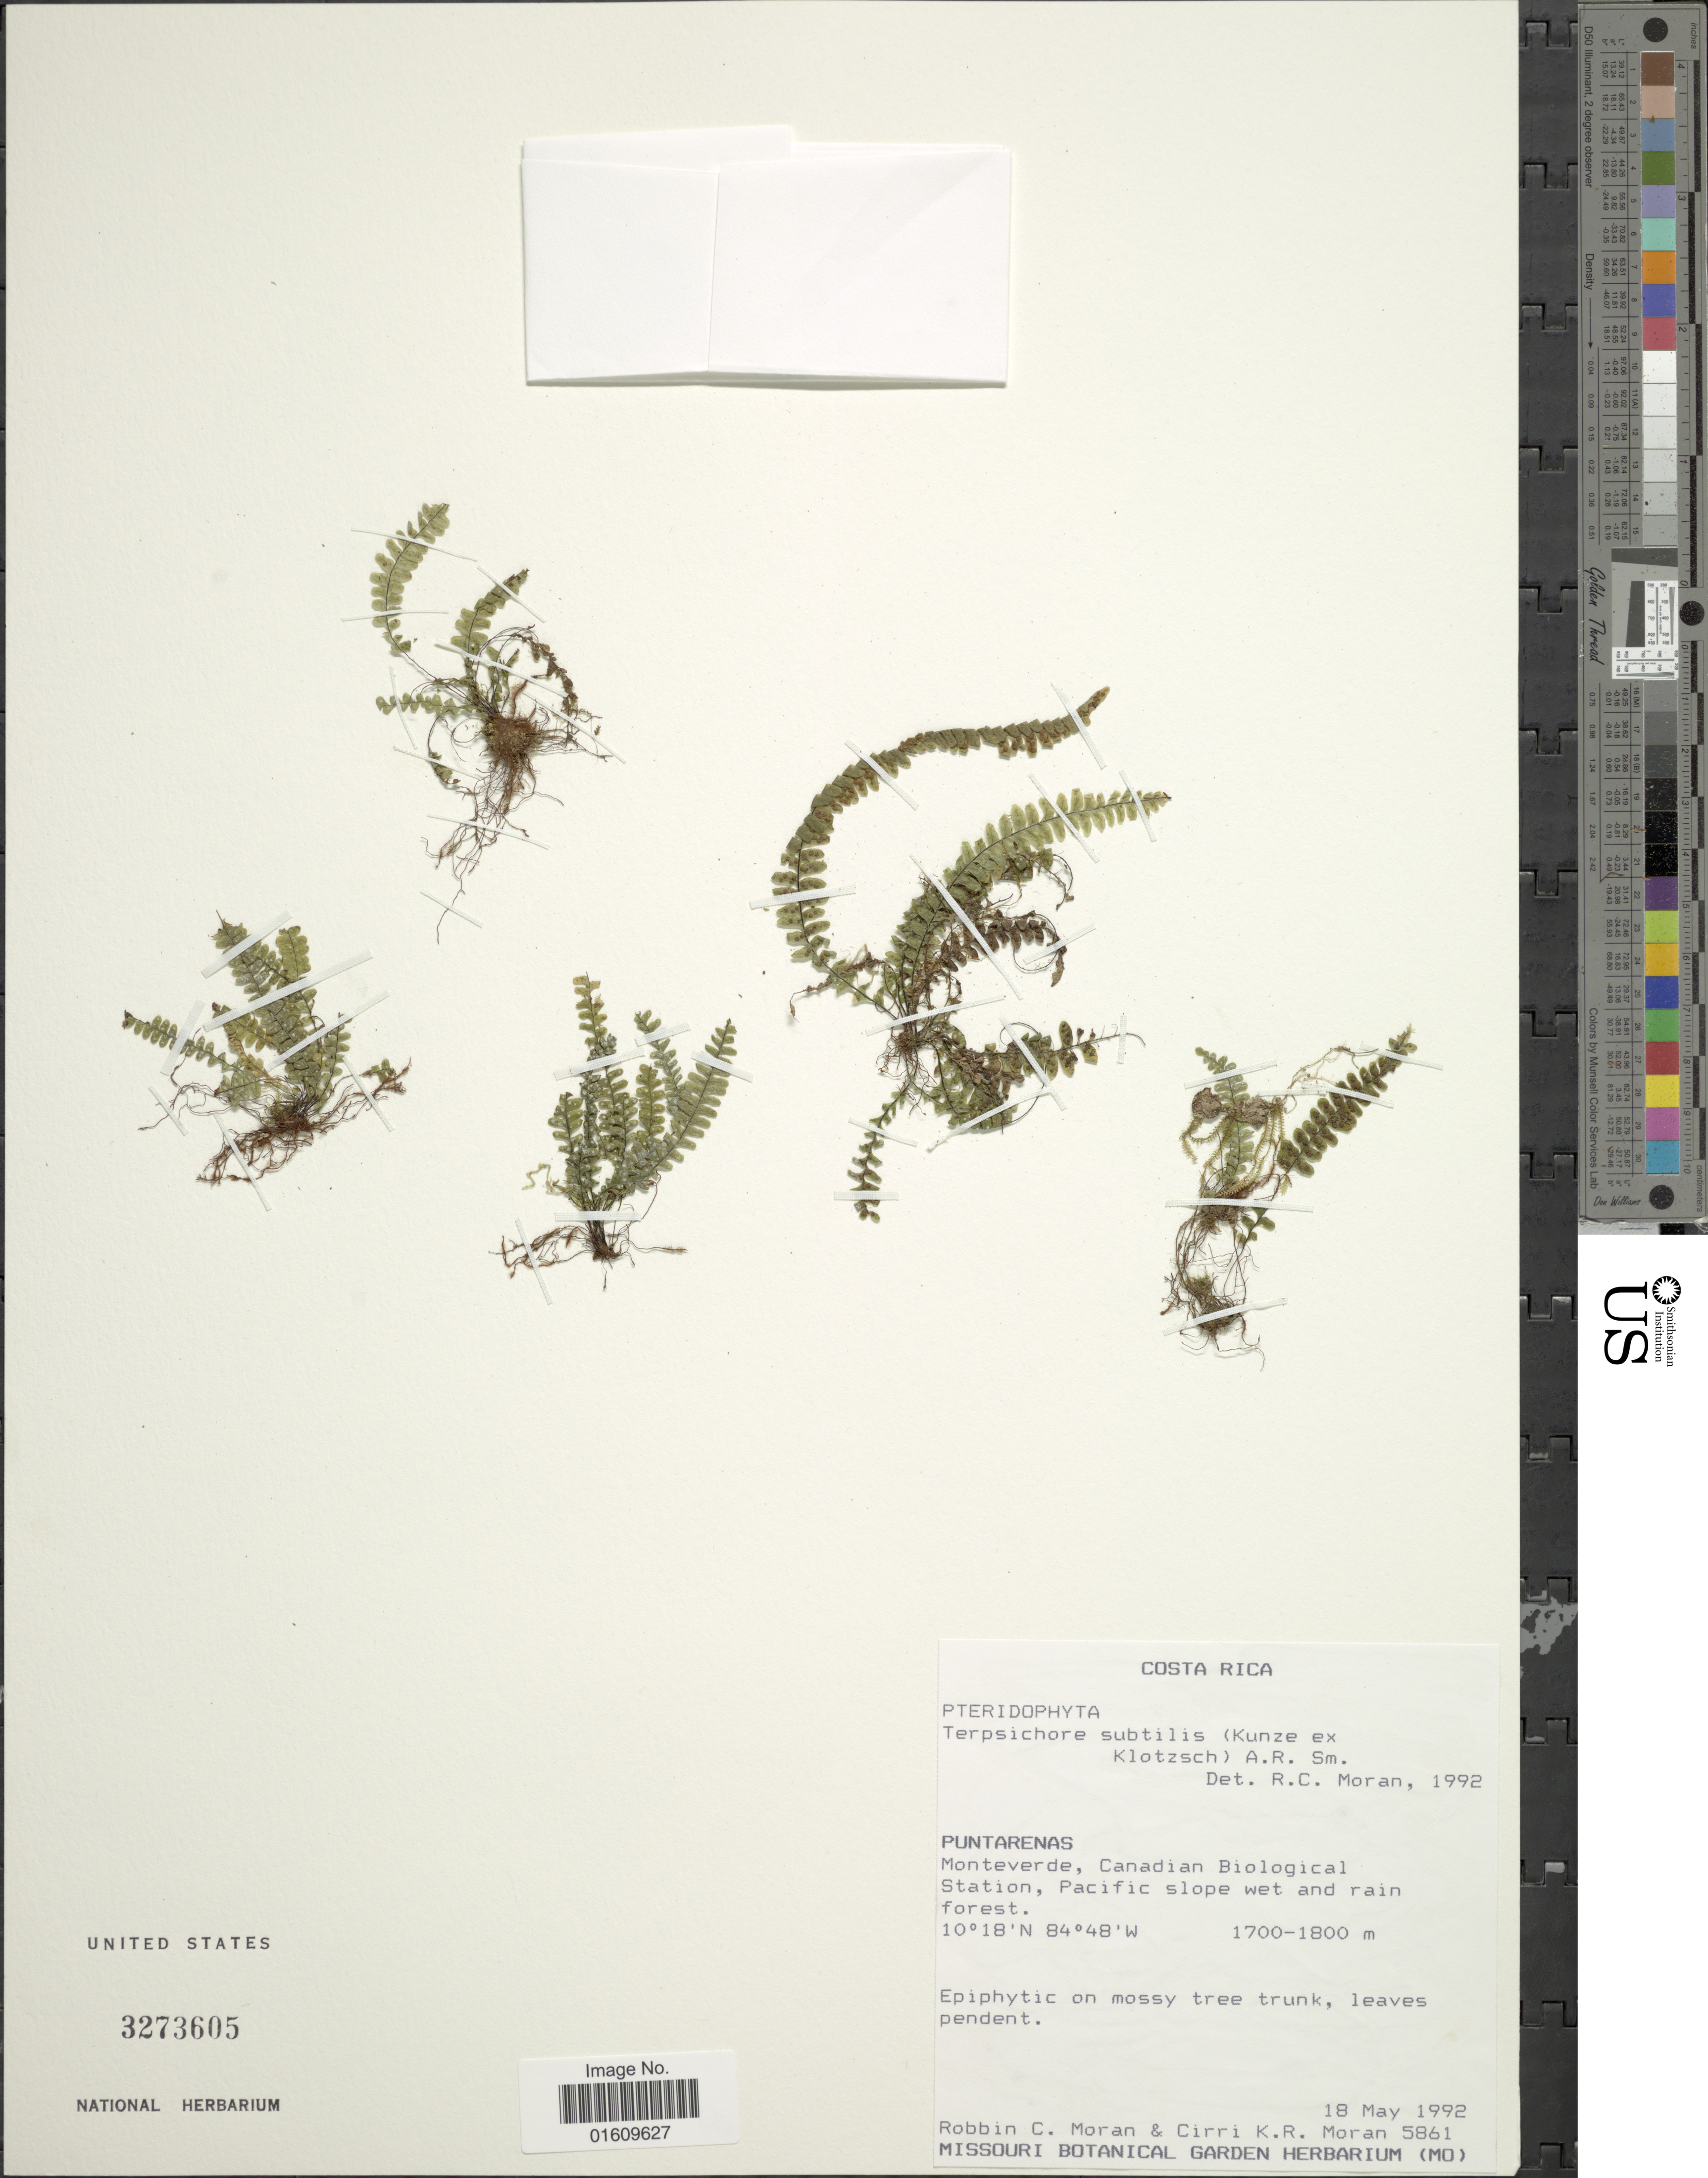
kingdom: Plantae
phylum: Tracheophyta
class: Polypodiopsida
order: Polypodiales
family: Polypodiaceae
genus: Mycopteris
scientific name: Mycopteris subtilis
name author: (Kunze & Klotzsch) Sundue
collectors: R. C. Moran & C. Moran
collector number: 5861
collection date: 1992-05-18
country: Costa Rica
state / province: Puntarenas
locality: Monteverde, Canadian Biologiecal, Station, Pacific slope wet and rain forest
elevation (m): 1700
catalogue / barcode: US 3273605